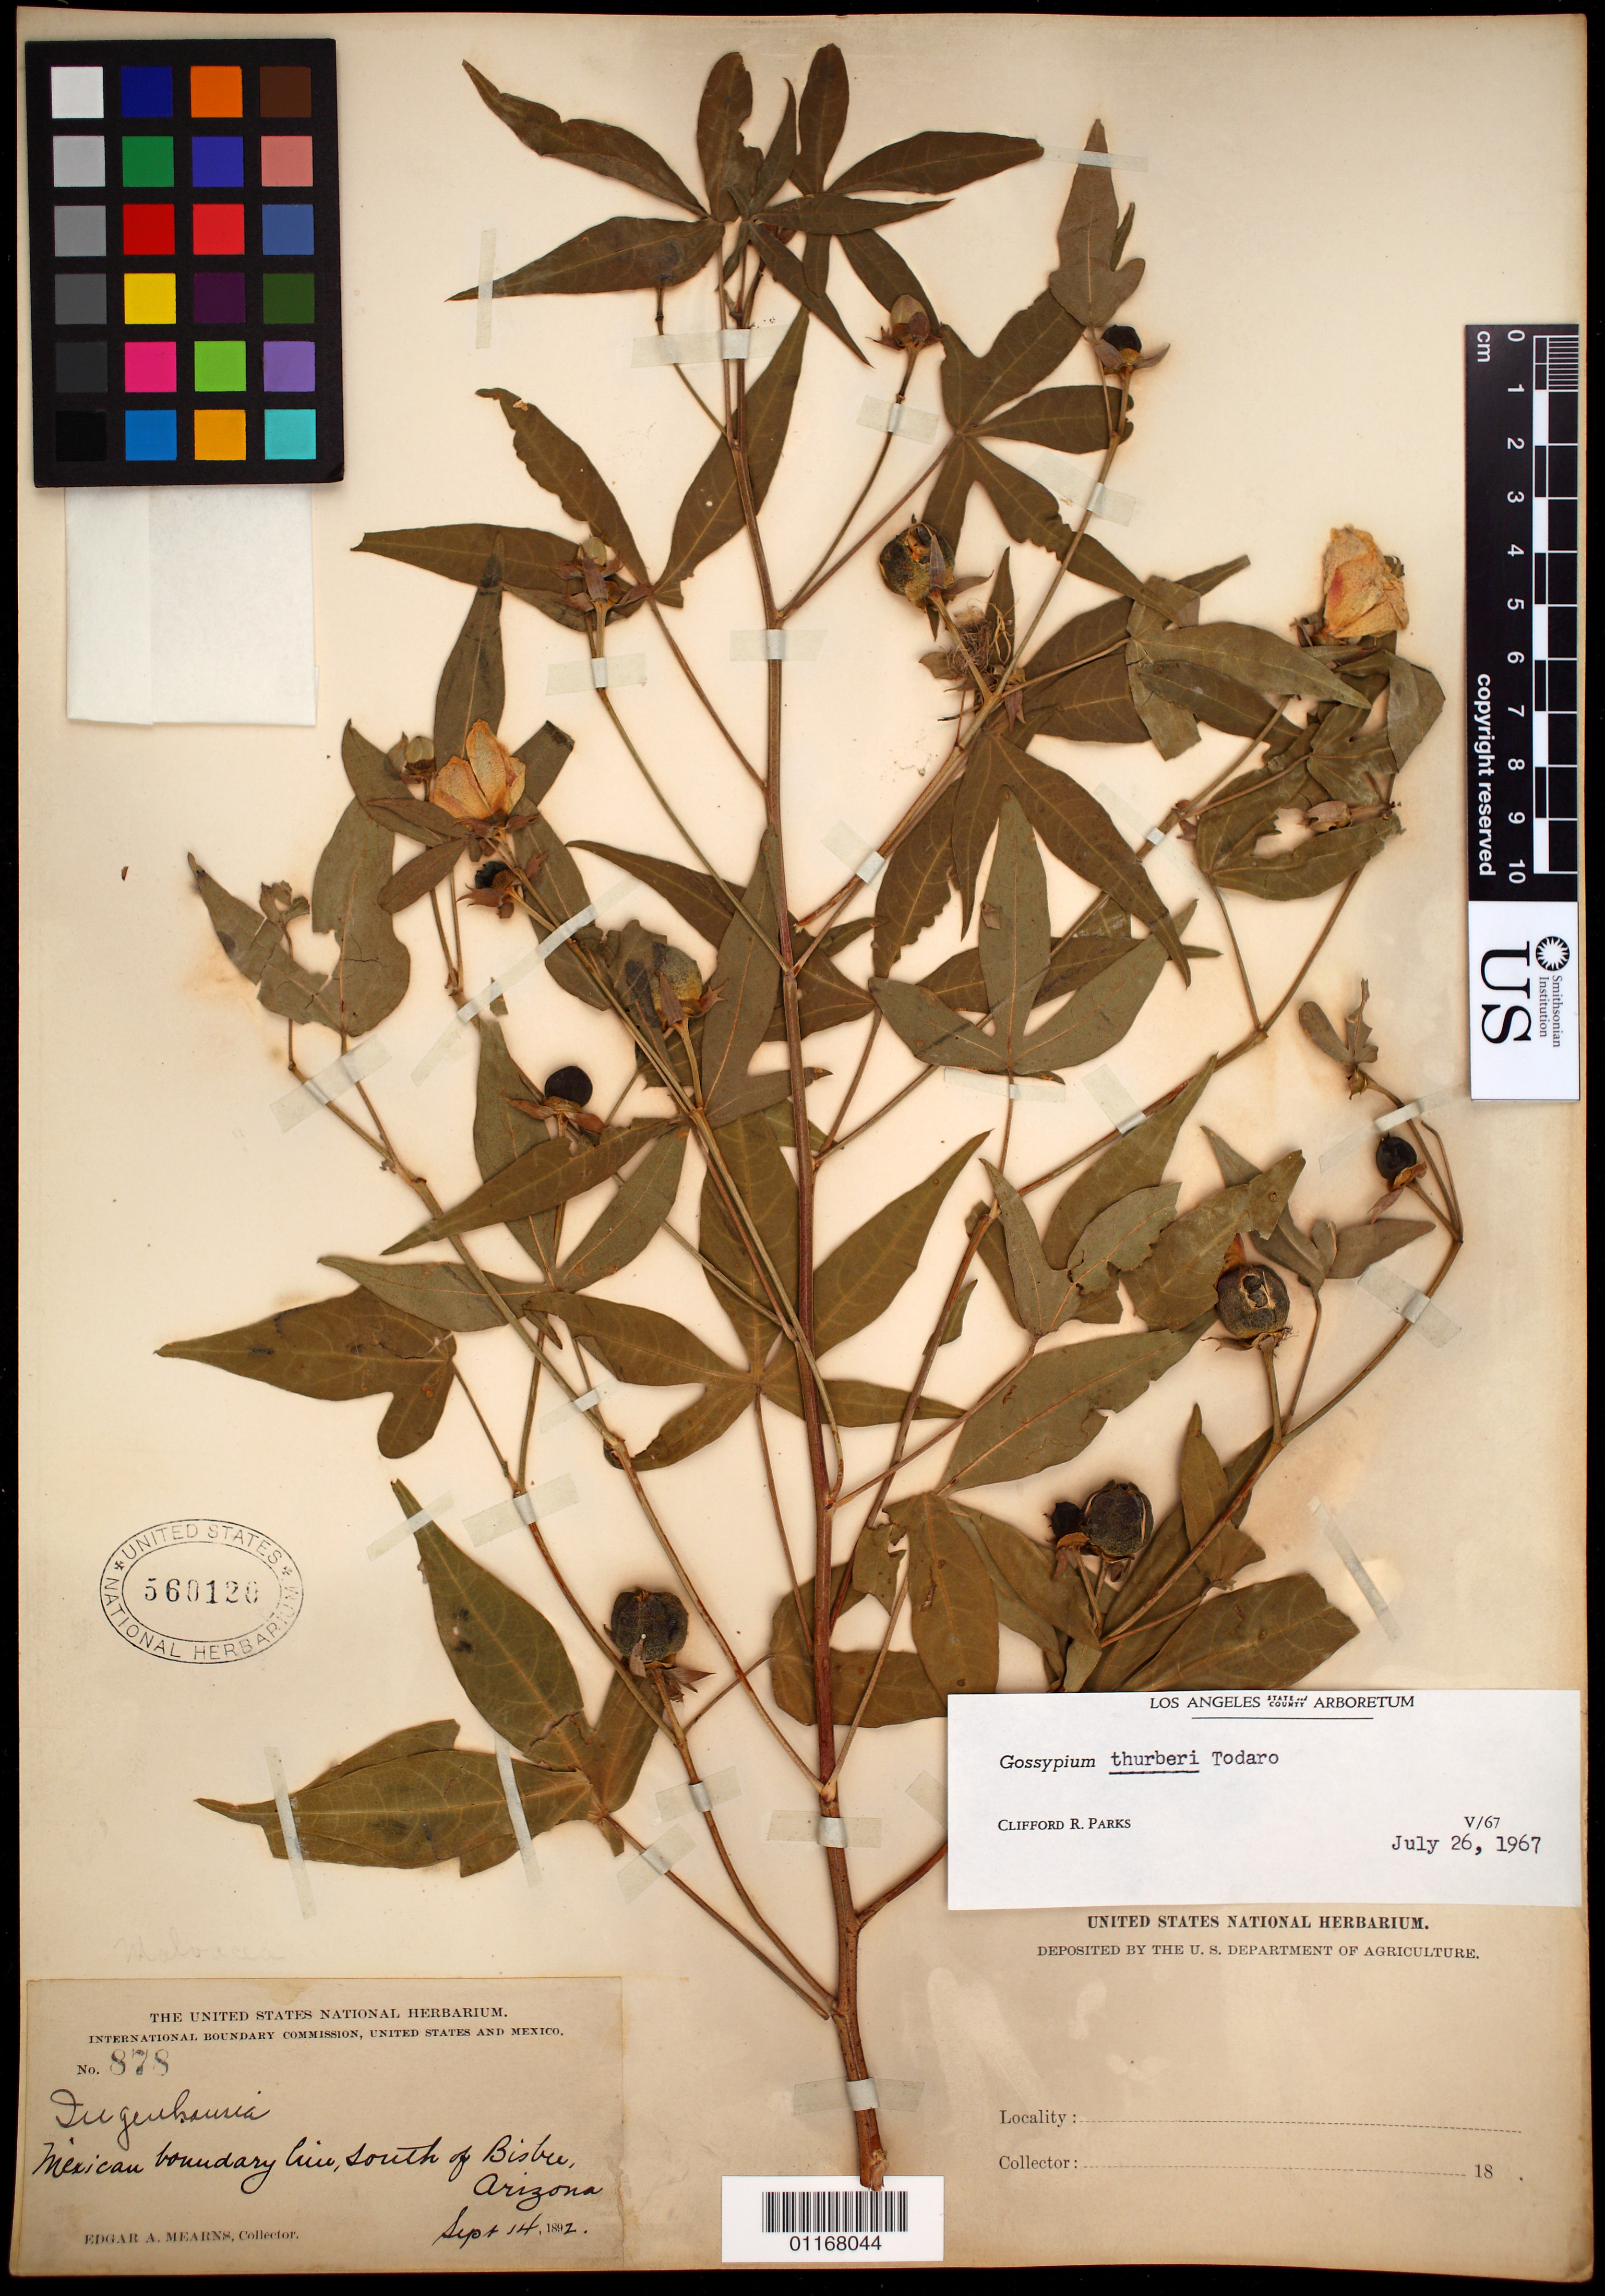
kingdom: Plantae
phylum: Tracheophyta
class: Magnoliopsida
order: Malvales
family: Malvaceae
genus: Gossypium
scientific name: Gossypium thurberi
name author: Tod.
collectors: E. A. Mearns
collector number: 878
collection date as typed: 14 Sep 1892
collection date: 1892-09-14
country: United States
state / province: Arizona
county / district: Cochise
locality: Mexican Boundary Line, S of Bisbee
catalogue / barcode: US 560126